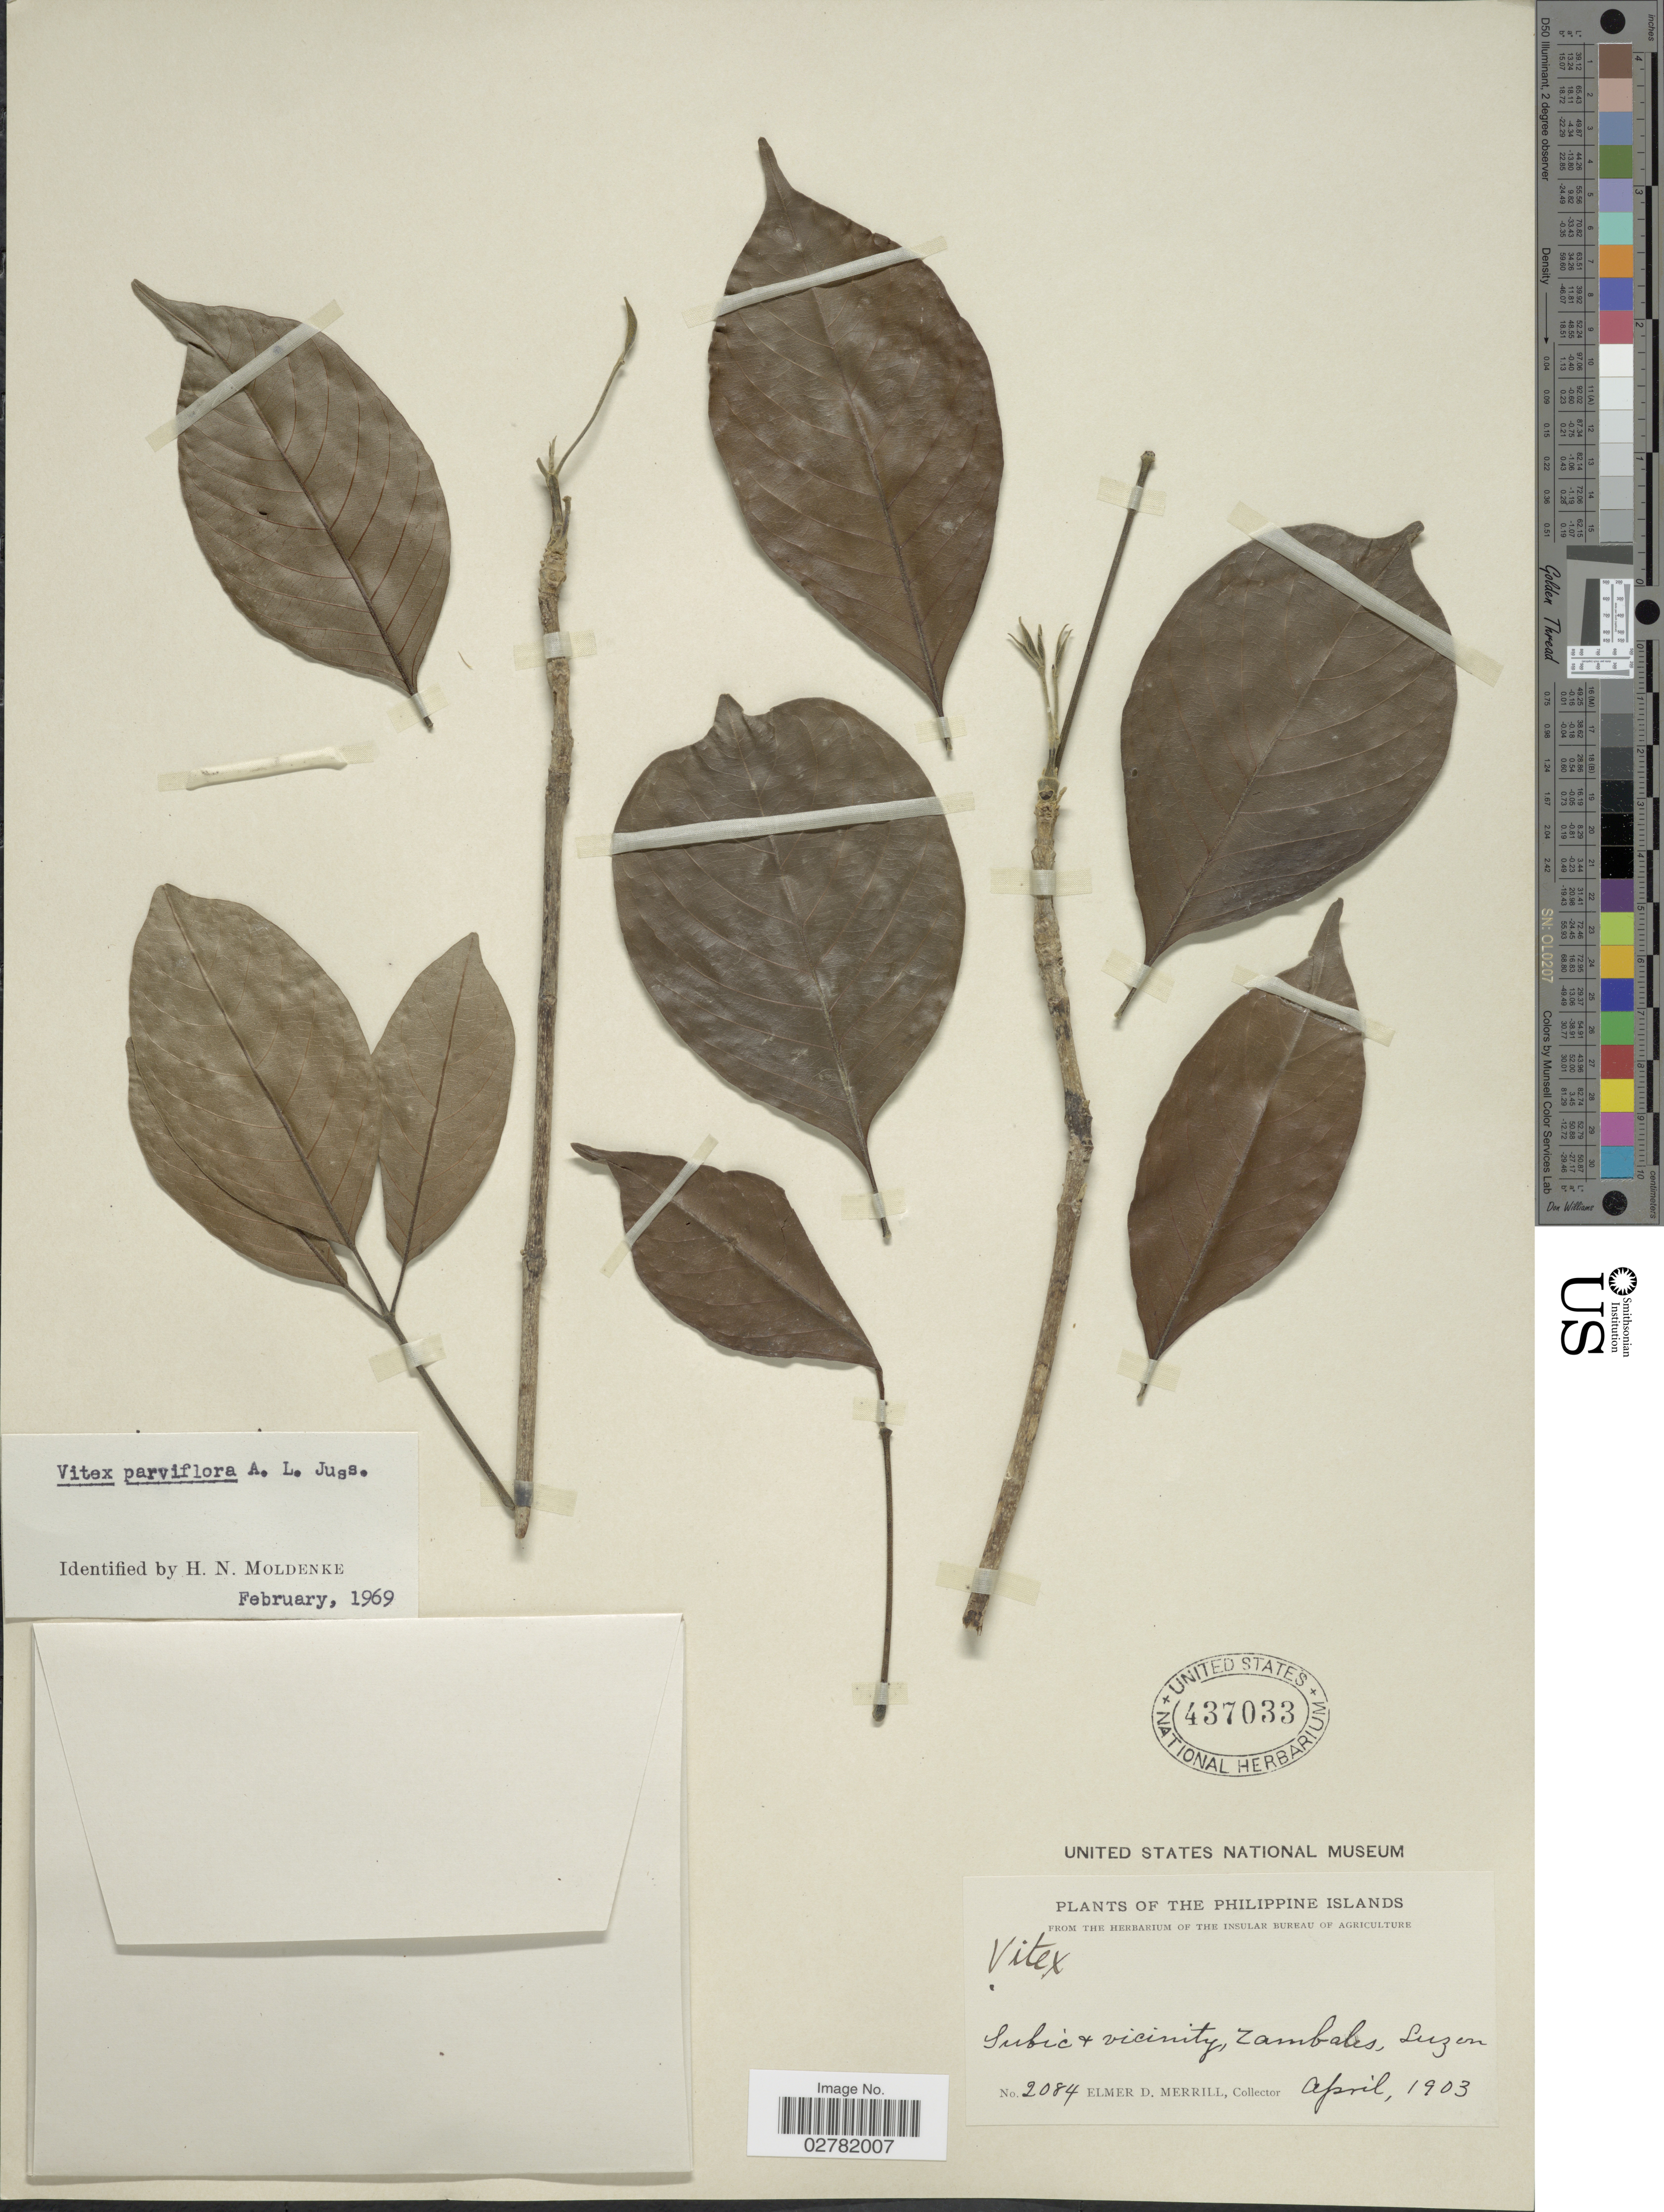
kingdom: Plantae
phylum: Tracheophyta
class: Magnoliopsida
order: Lamiales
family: Lamiaceae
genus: Vitex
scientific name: Vitex parviflora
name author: Juss.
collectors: E. D. Merrill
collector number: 2084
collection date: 1903-04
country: Philippines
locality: Philippine Islands. Subic & vicinity, Zambales, Luzon.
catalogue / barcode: US 437033